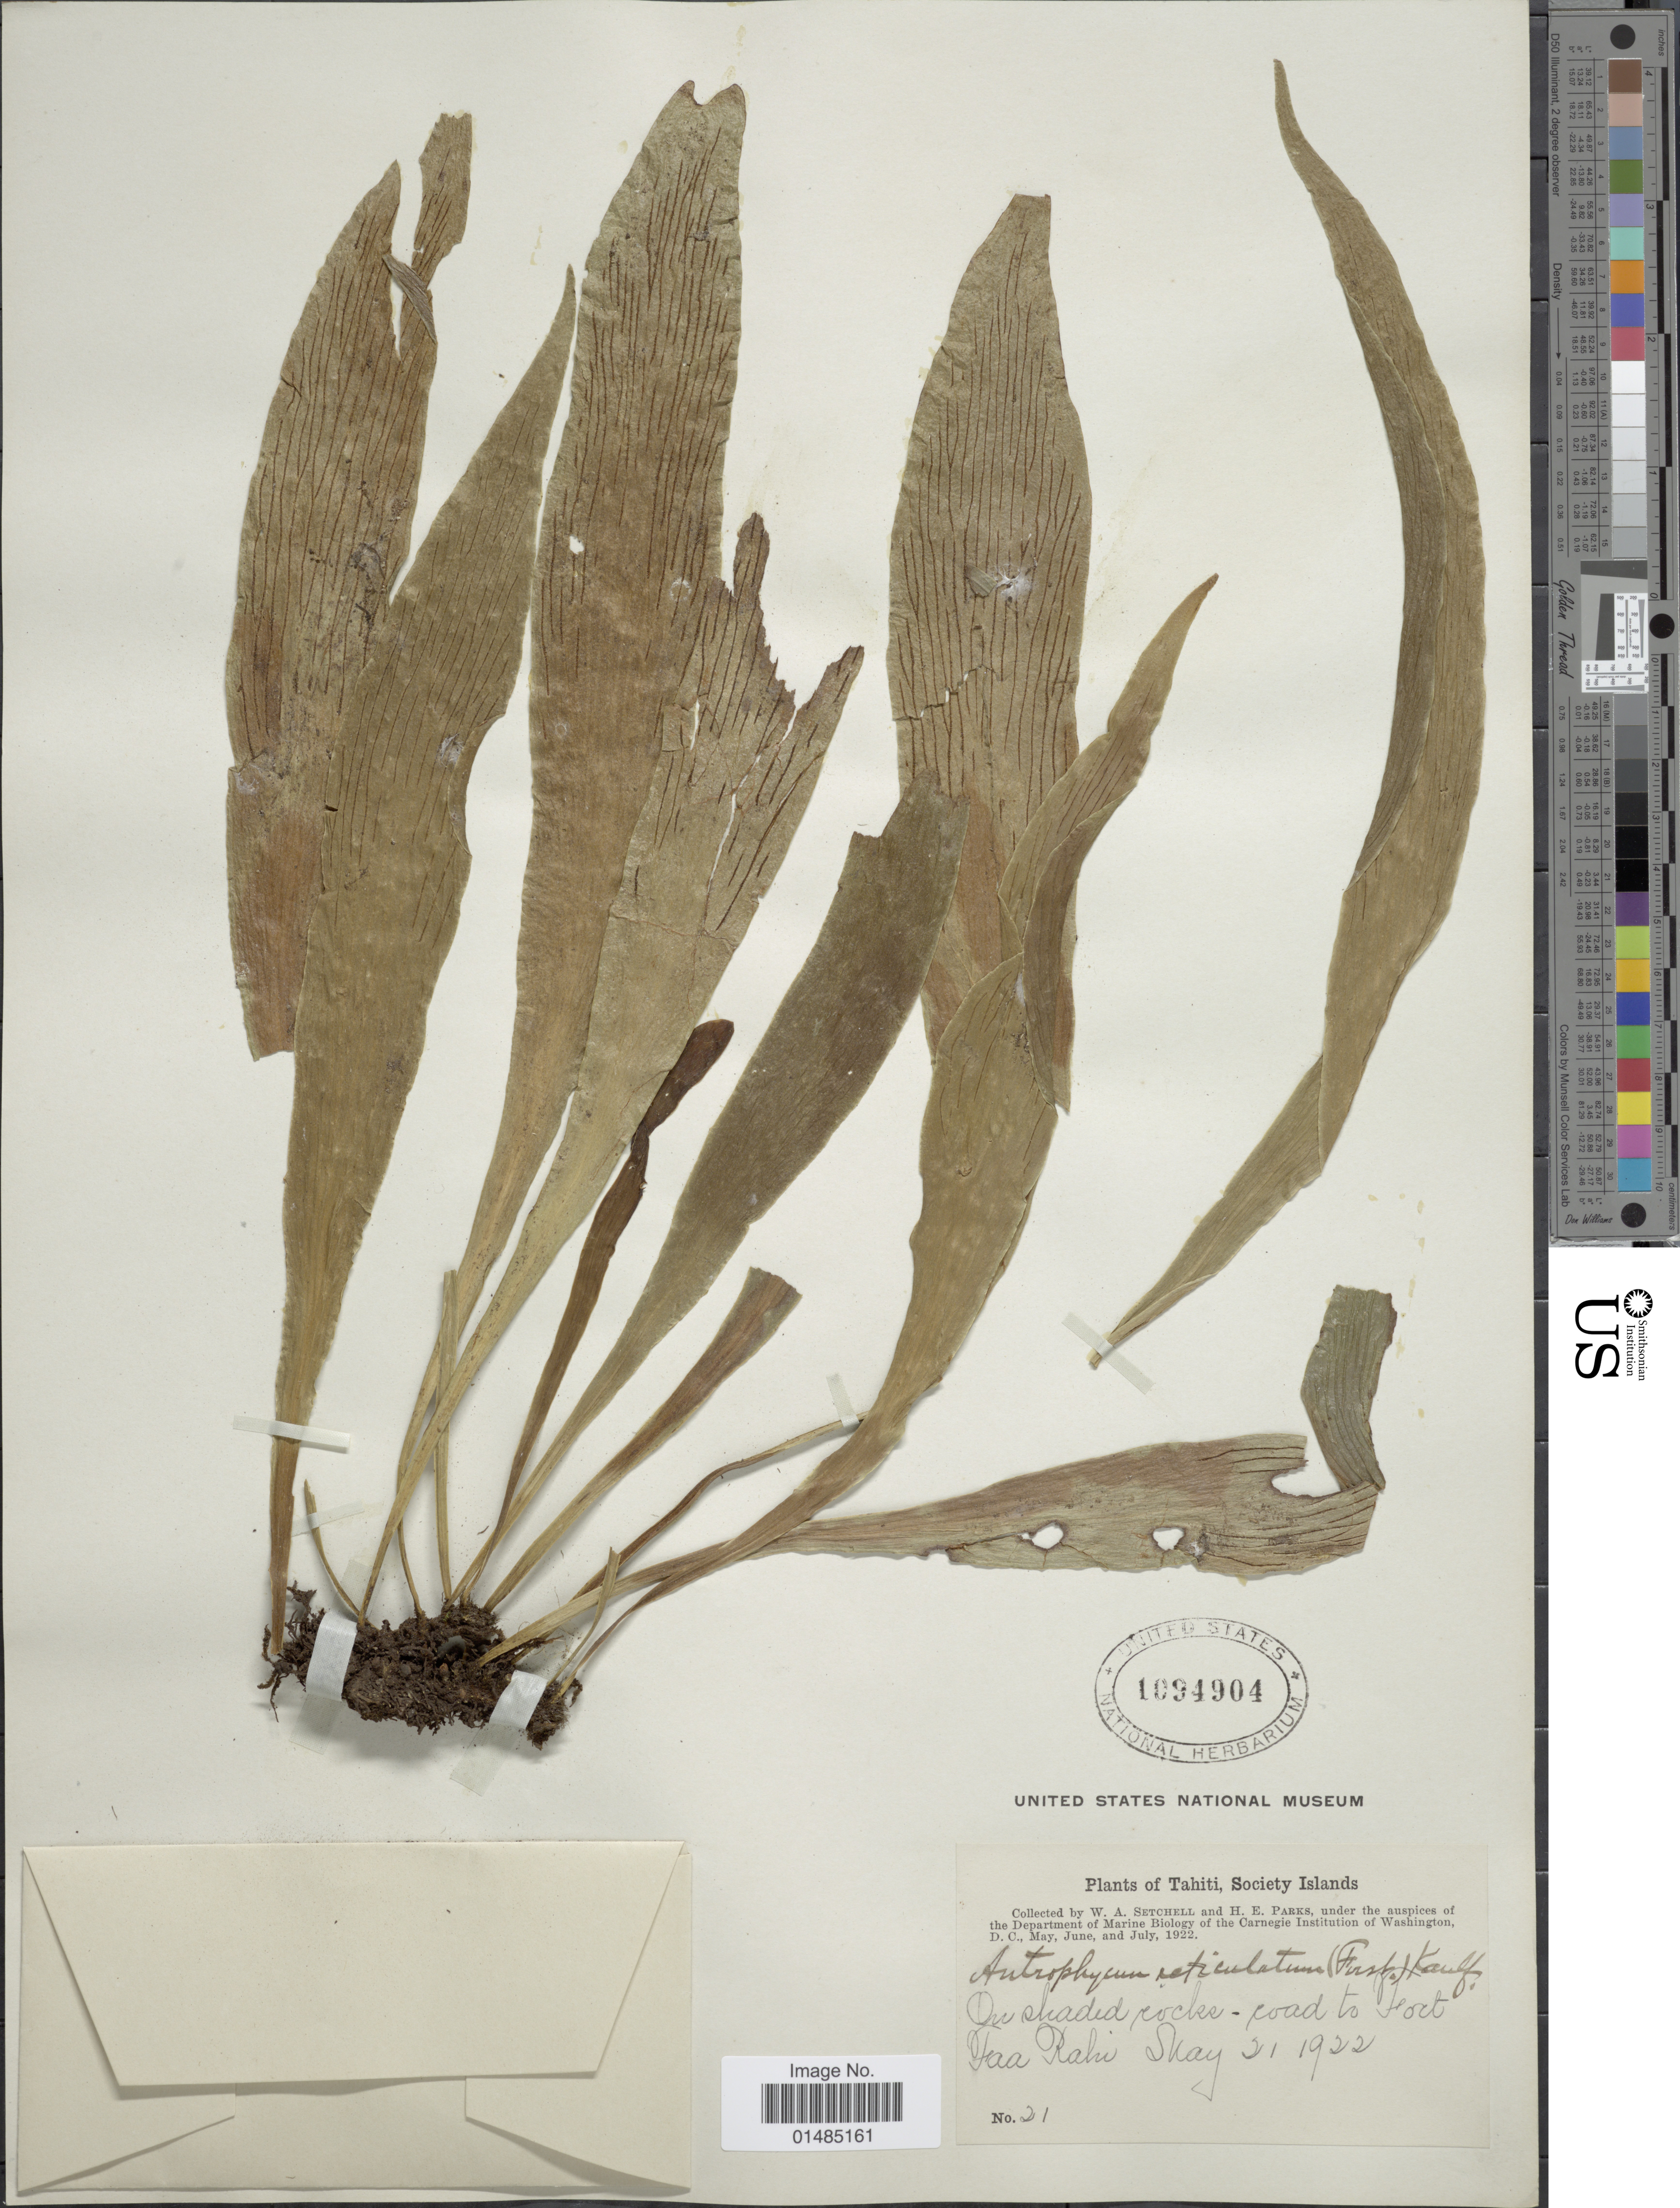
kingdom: Plantae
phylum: Tracheophyta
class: Polypodiopsida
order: Polypodiales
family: Pteridaceae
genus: Antrophyum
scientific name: Antrophyum reticulatum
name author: (G. Forst.) Kaulf.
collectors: W. Setchell & H. E. Parks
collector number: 21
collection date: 1922-05-21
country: French Polynesia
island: Tahiti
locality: Tahiti, Society Islands, Road to Fort Faa Rahi [interpreted]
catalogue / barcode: US 1094904